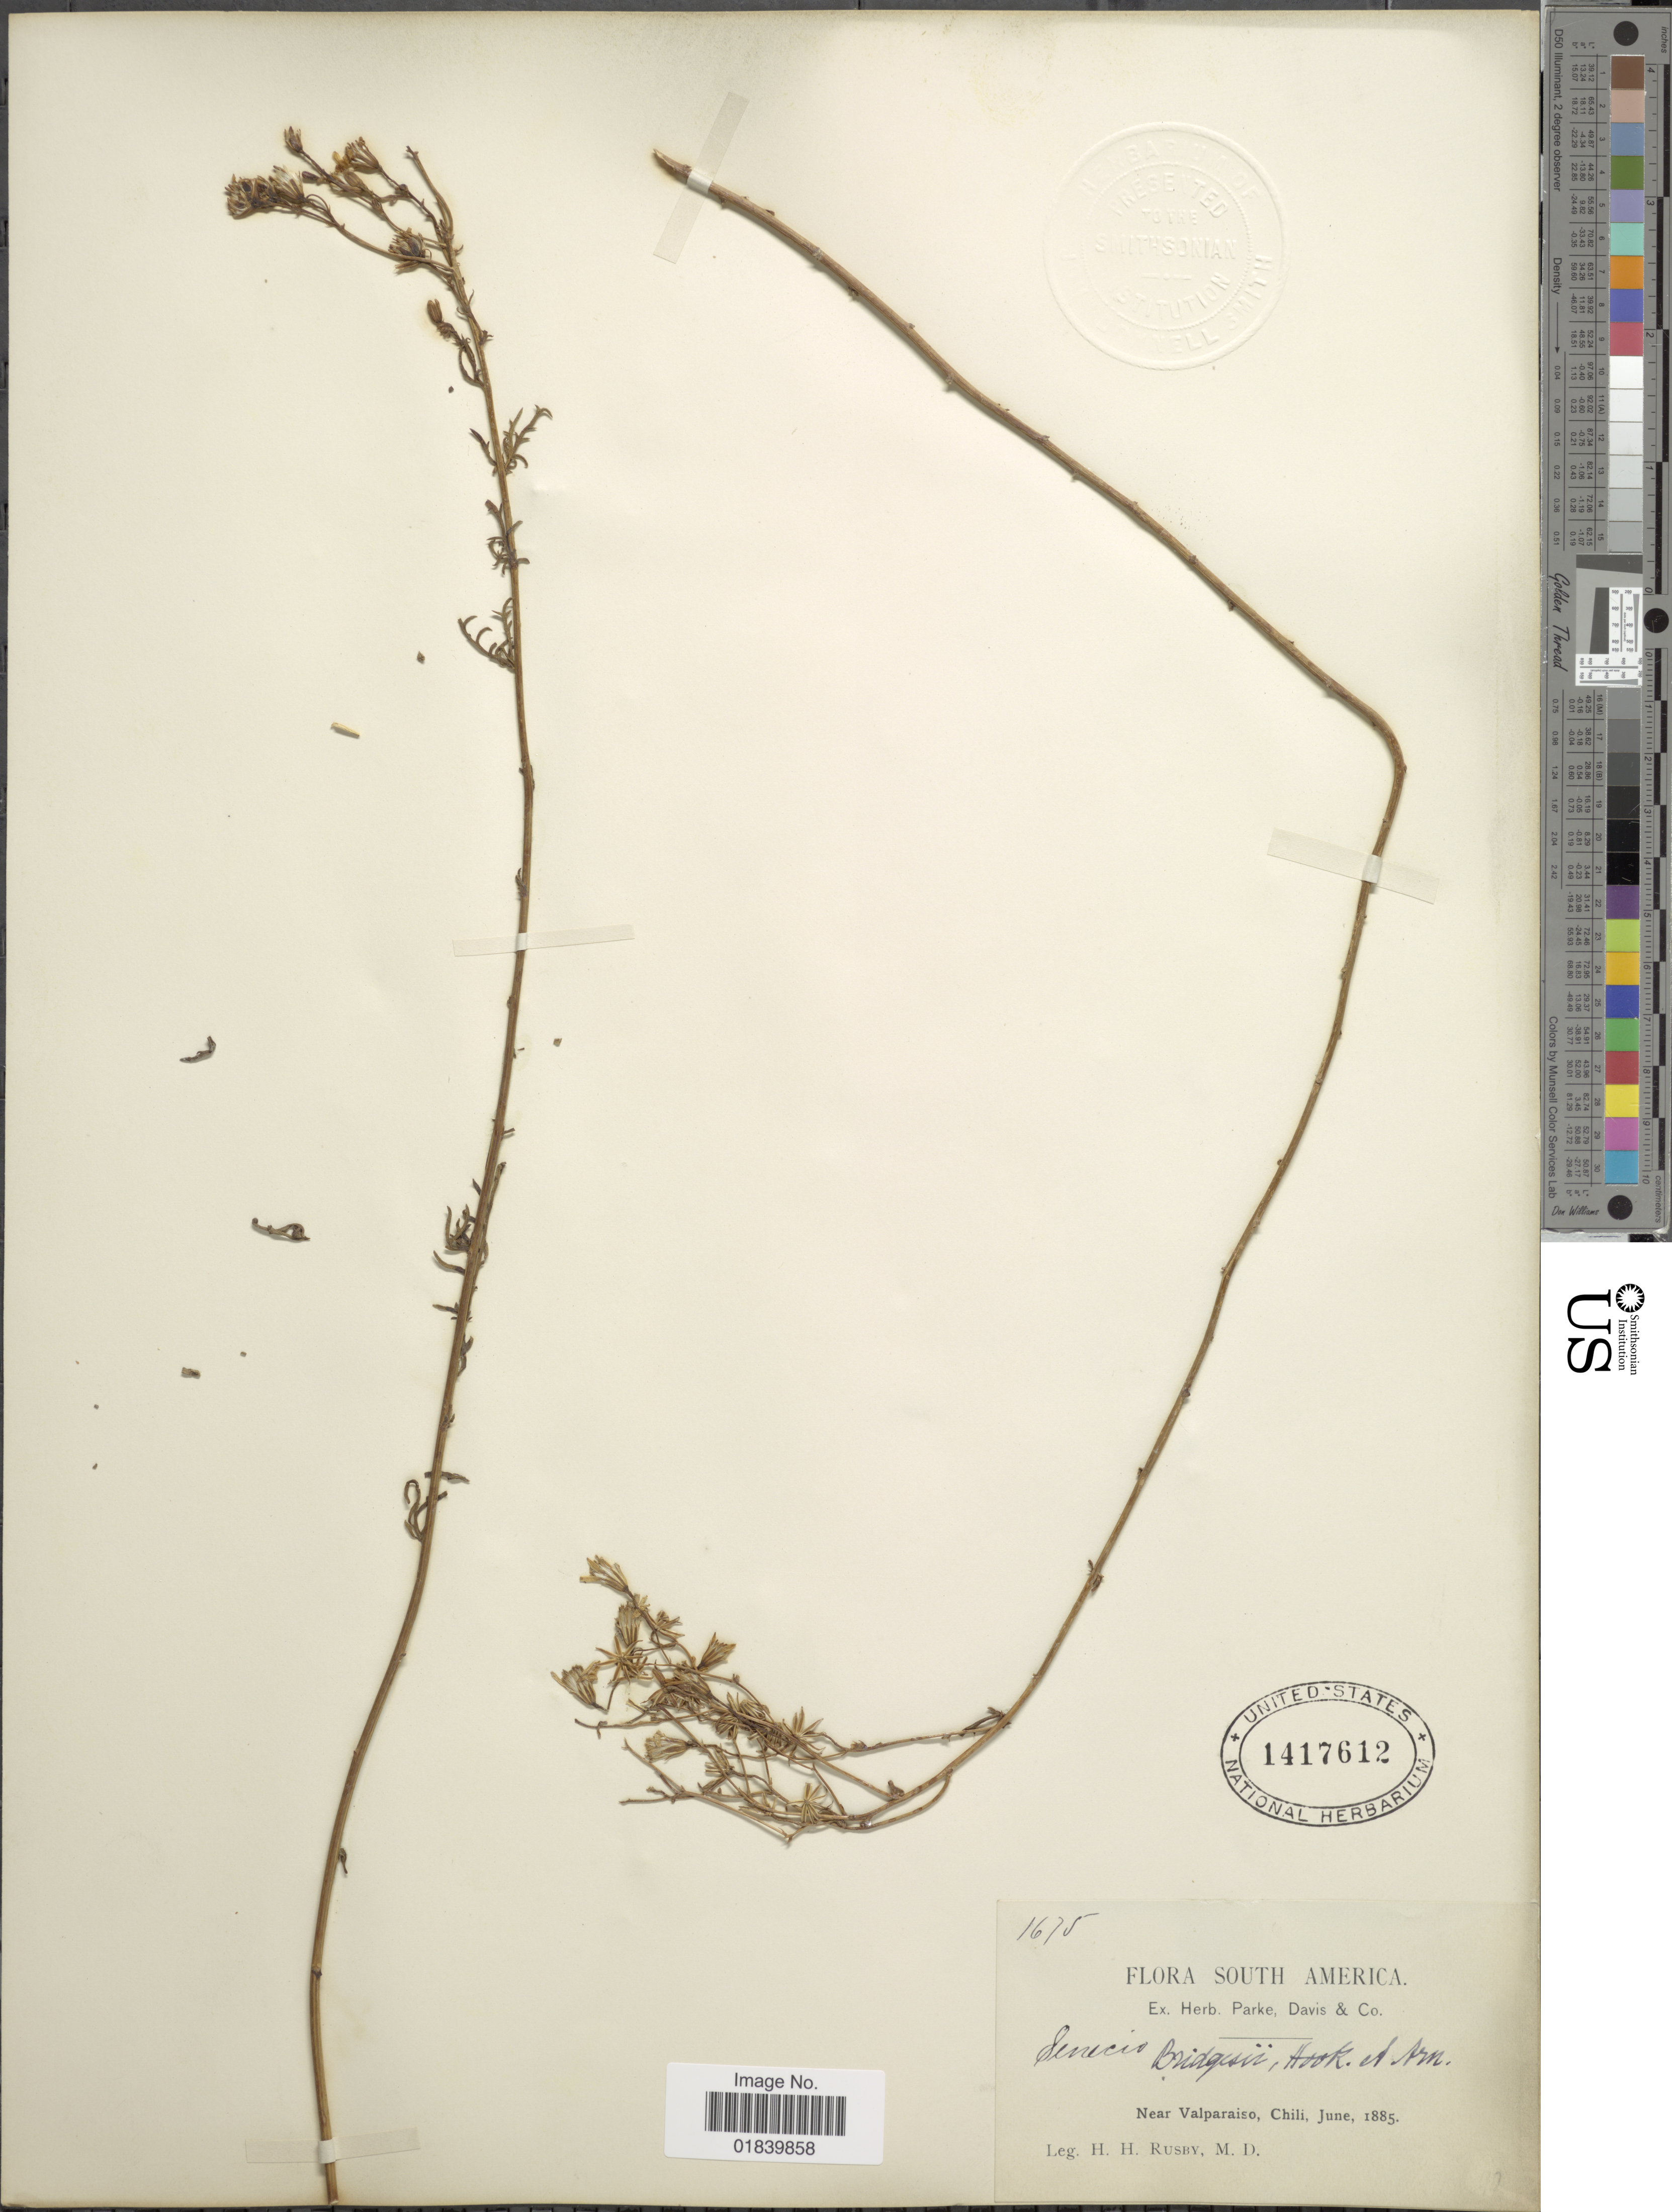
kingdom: Plantae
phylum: Tracheophyta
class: Magnoliopsida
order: Asterales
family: Asteraceae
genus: Senecio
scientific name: Senecio bridgesii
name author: Hook. & Arn.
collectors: H. H. Rusby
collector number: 1675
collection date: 1885-06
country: Chile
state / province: Valparaíso (V)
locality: Near Valparaiso, Chili.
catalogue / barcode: US 1417612